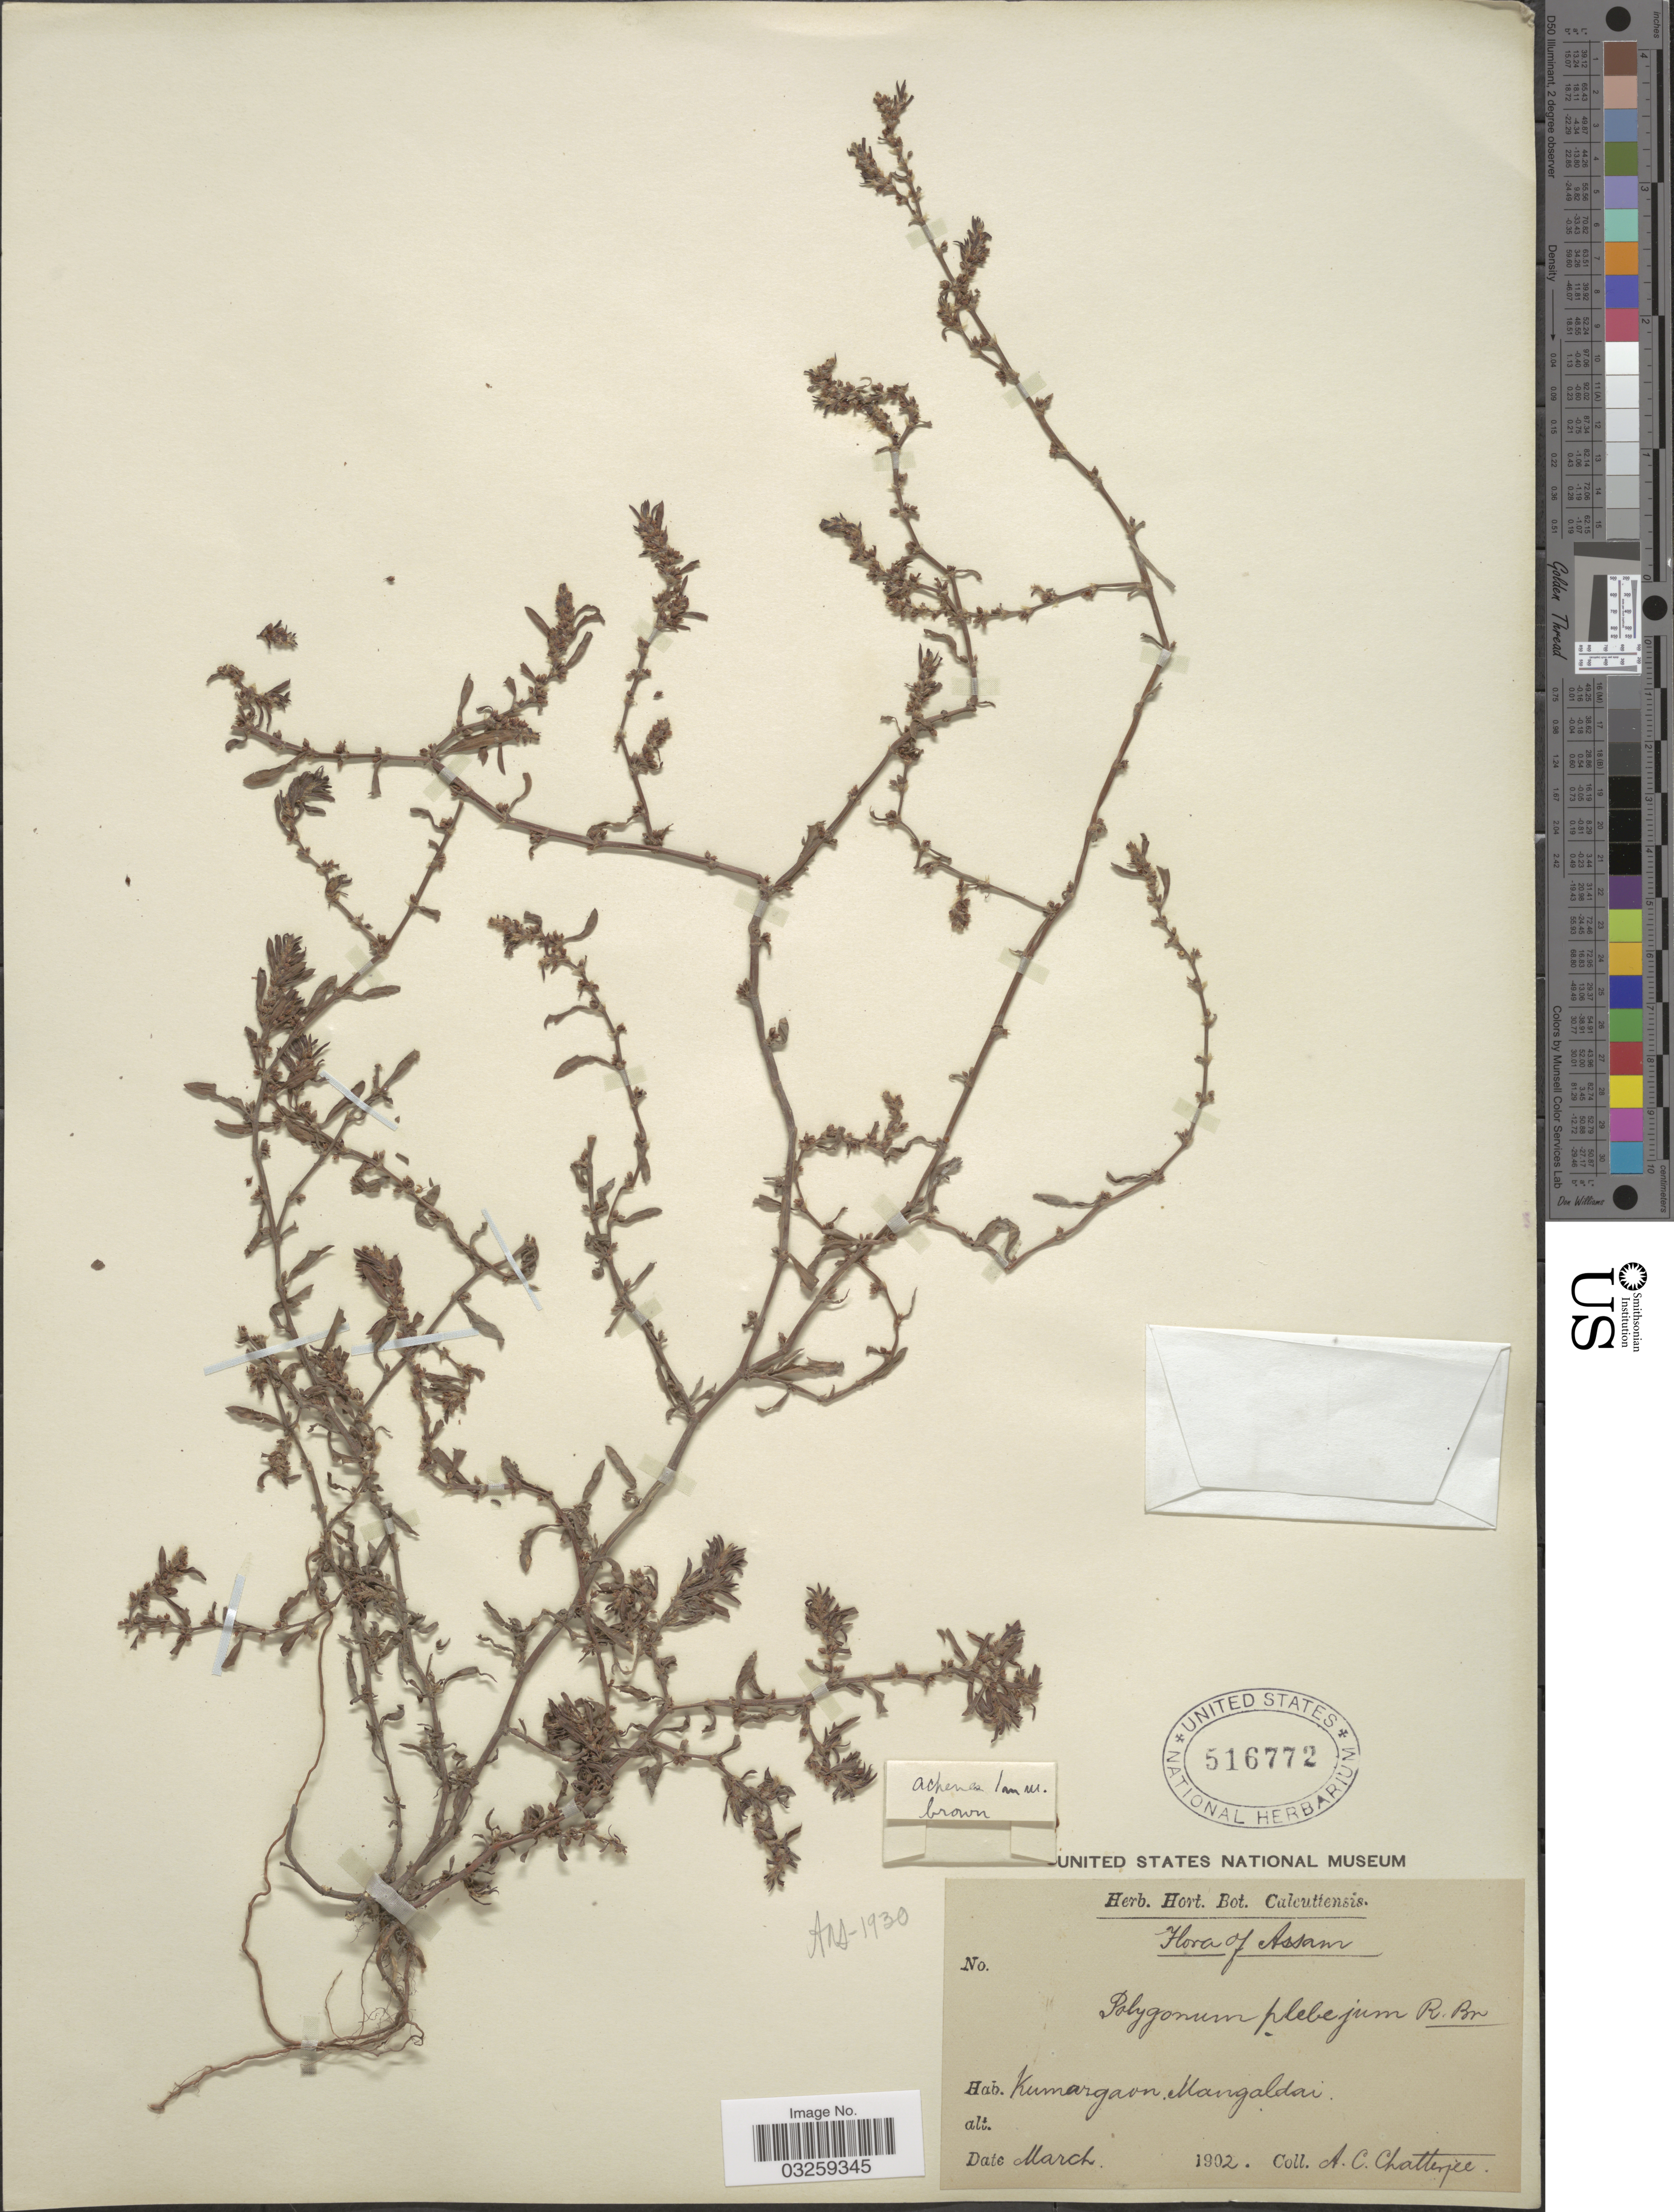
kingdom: Plantae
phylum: Tracheophyta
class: Magnoliopsida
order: Caryophyllales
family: Polygonaceae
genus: Polygonum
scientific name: Polygonum plebeium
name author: R. Br.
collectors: A. Chatterjee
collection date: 1902-03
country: India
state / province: Assam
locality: Kumargaon. Mangaldai.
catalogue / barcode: US 516772